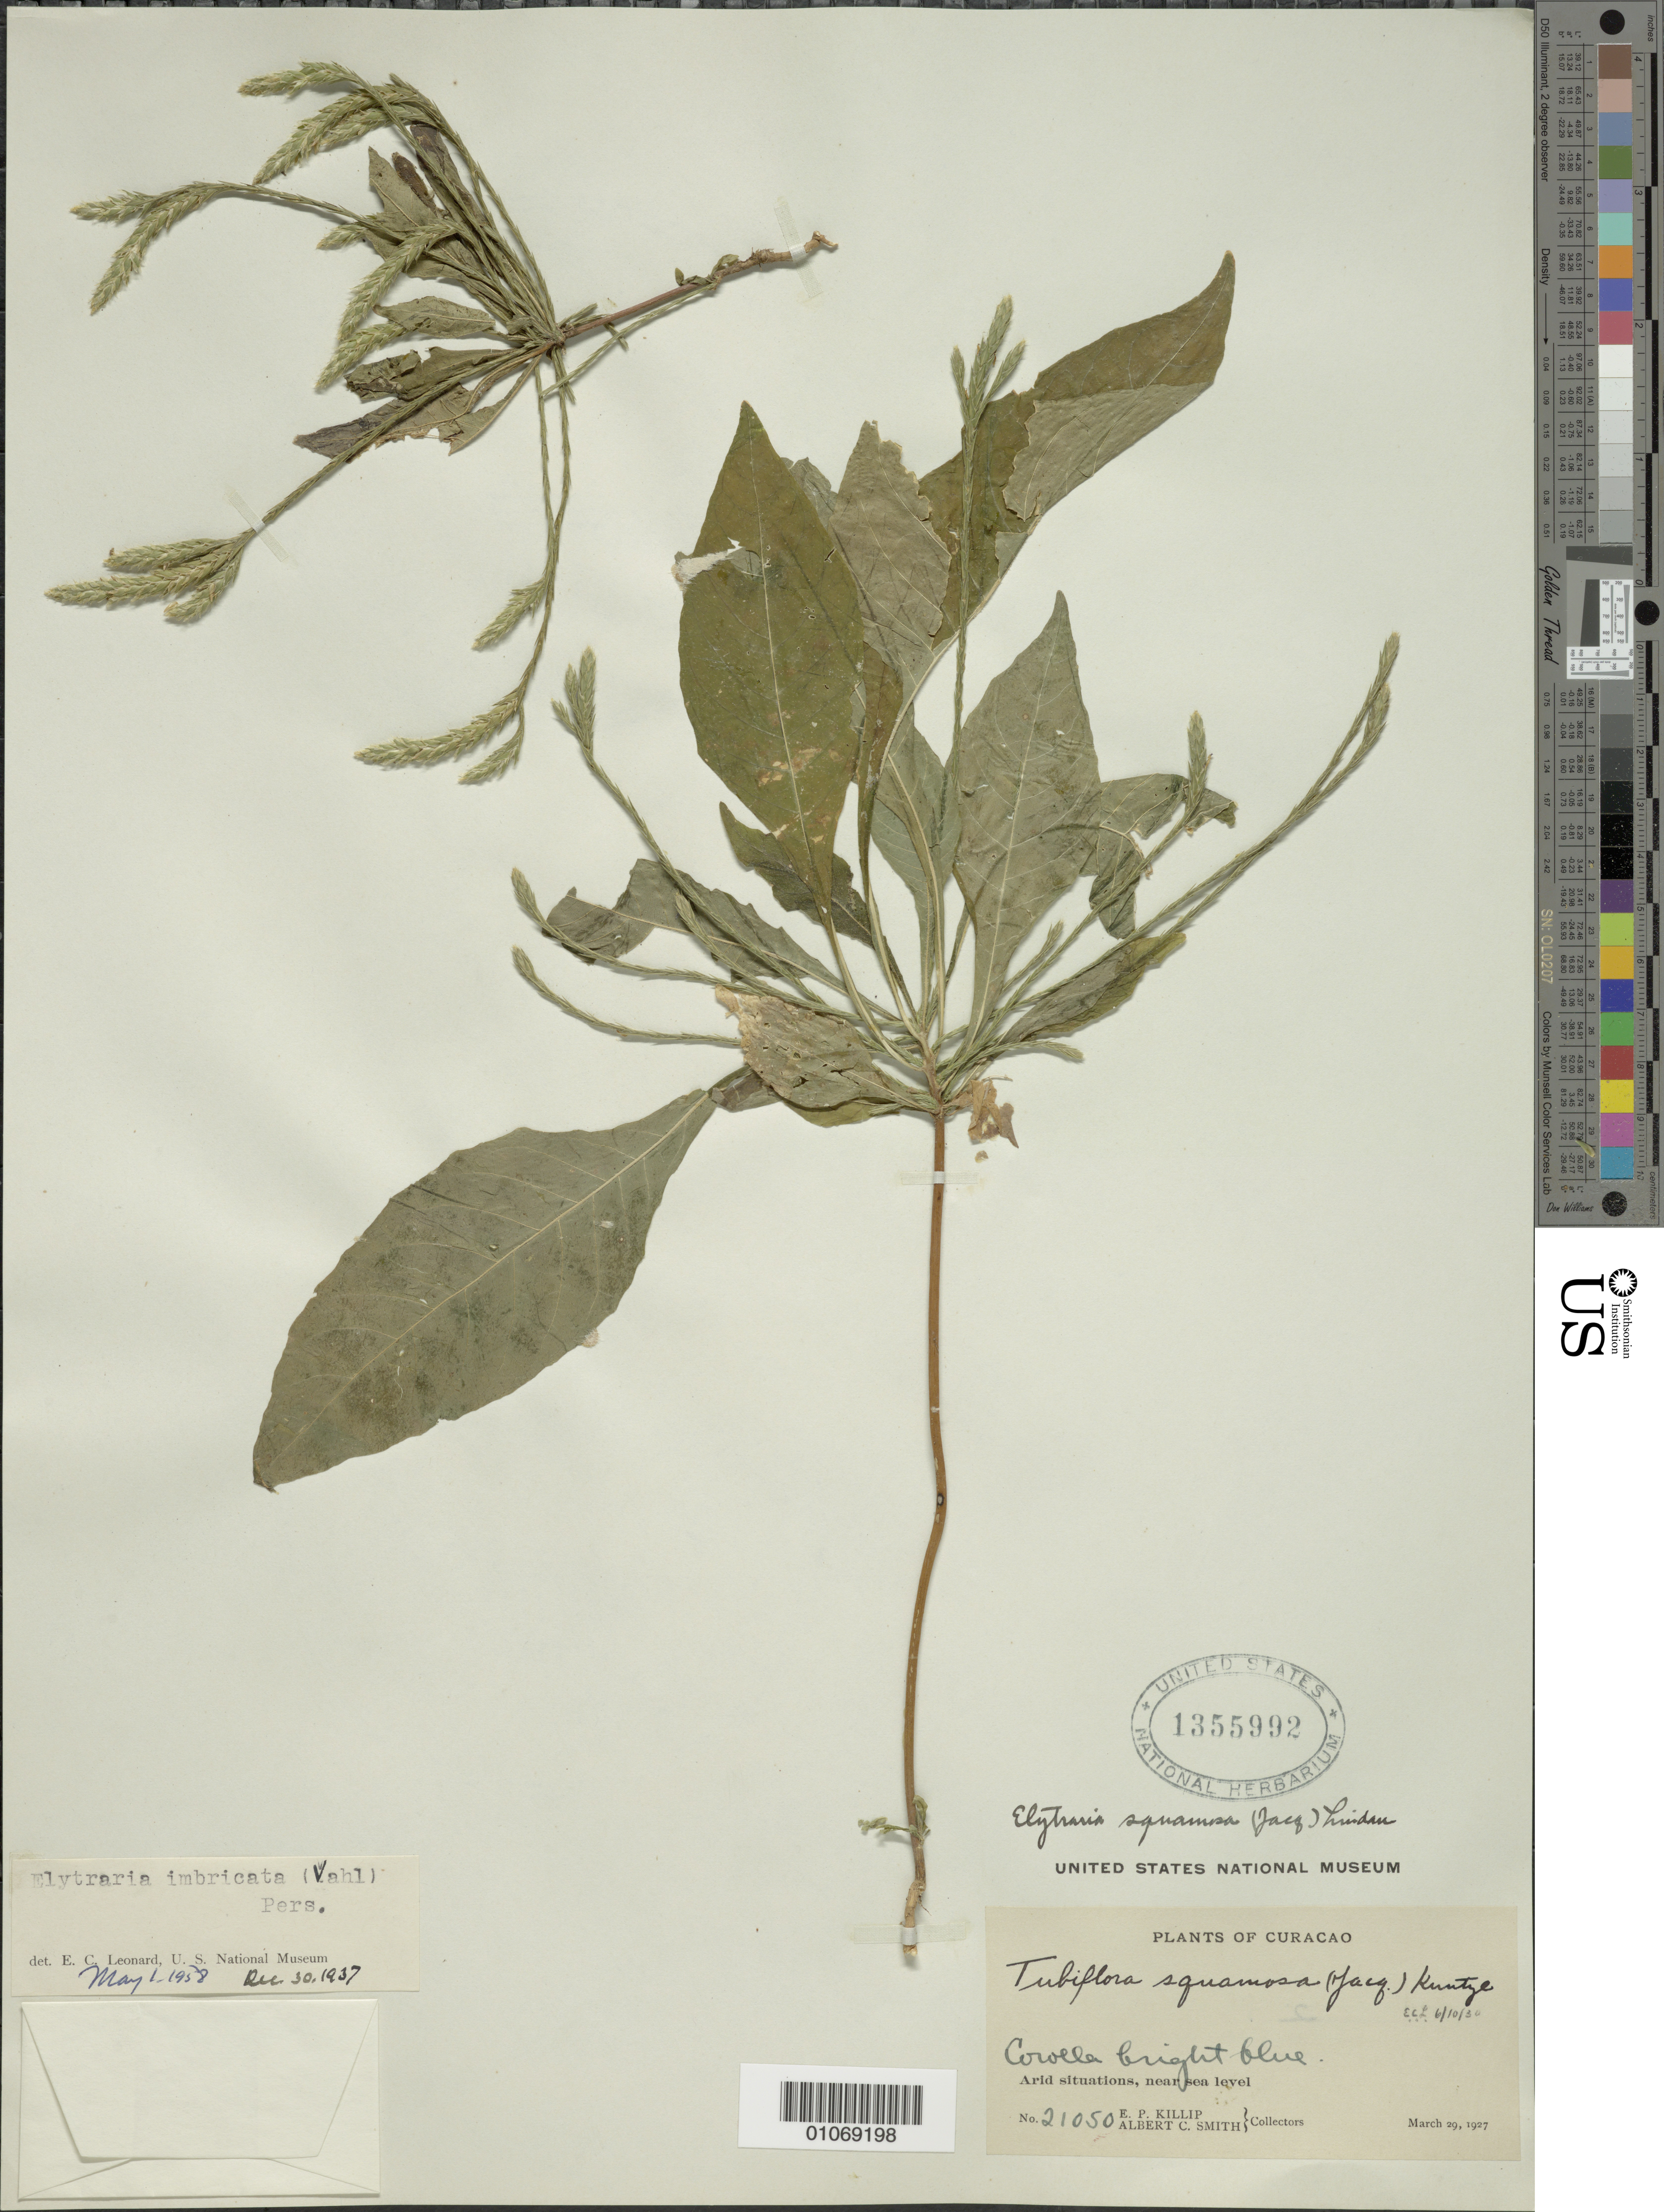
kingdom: Plantae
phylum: Tracheophyta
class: Magnoliopsida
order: Lamiales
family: Acanthaceae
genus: Elytraria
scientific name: Elytraria imbricata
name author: (Vahl) Pers.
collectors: E. P. Killip & A. C. Smith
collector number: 21050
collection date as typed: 29 Mar 1927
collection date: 1927-03-29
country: Curaçao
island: Curaçao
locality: Arid situations near sea level.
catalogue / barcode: US 1355992